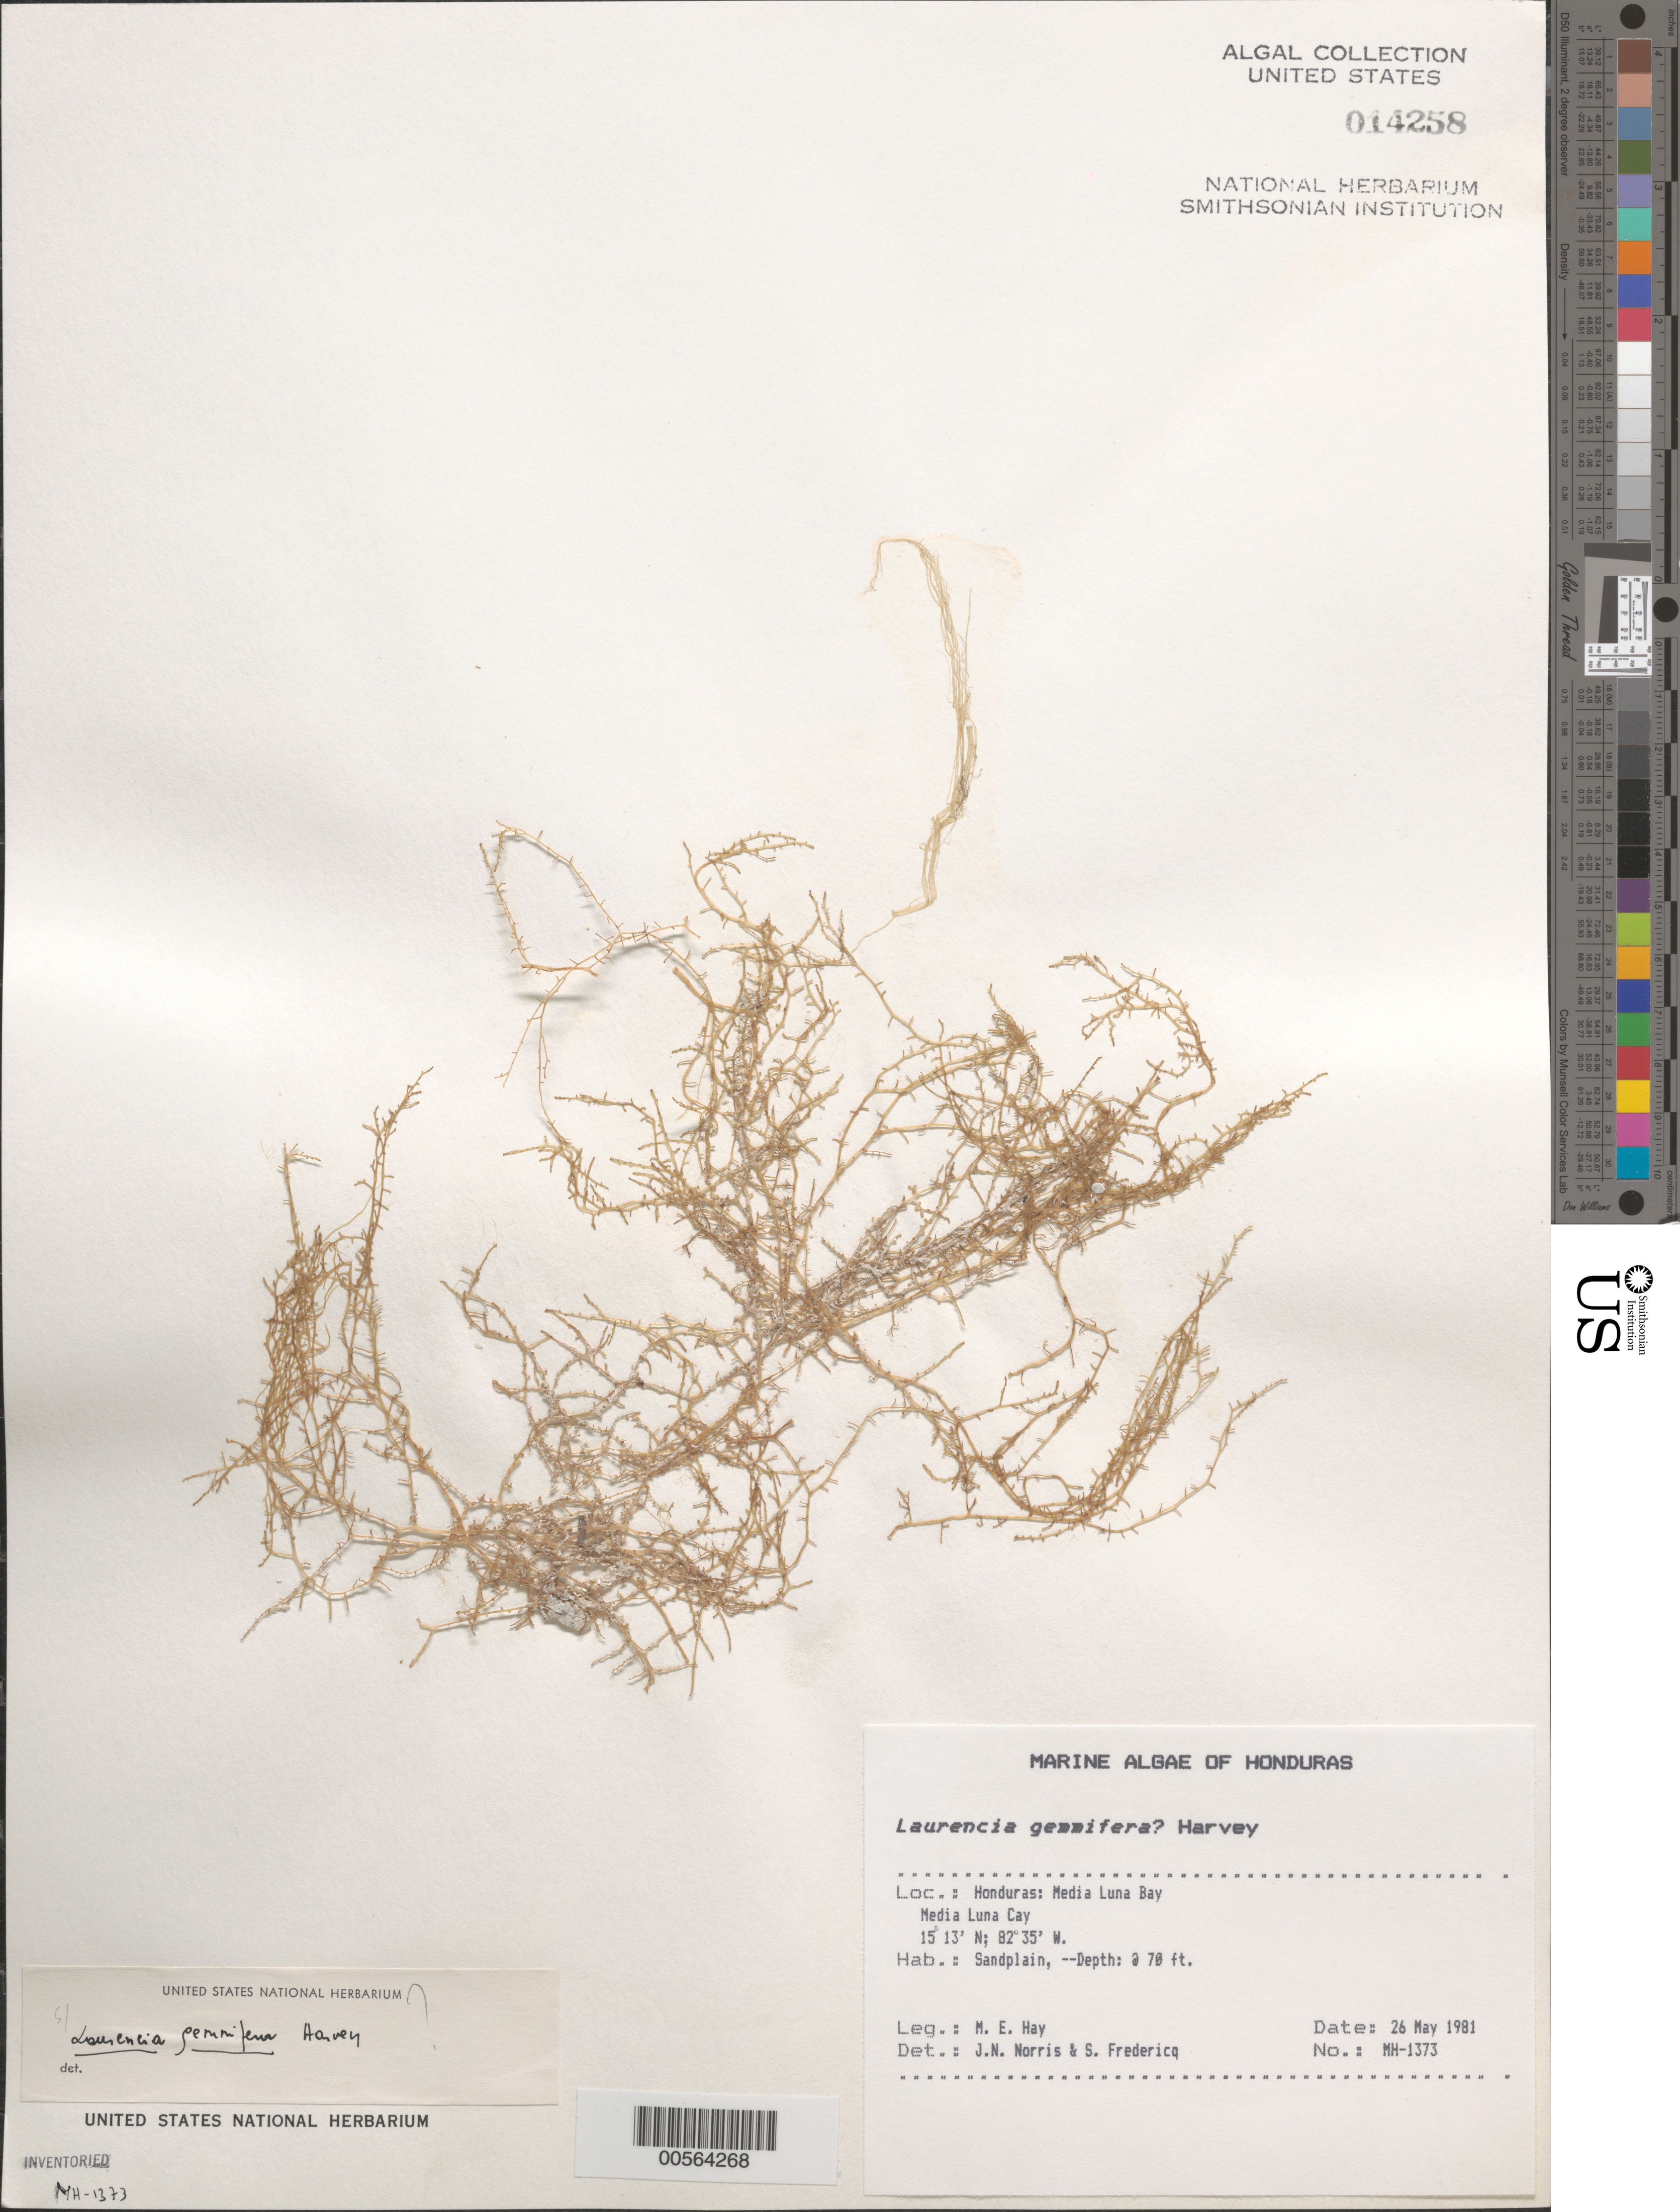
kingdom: Plantae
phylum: Rhodophyta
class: Florideophyceae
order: Ceramiales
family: Rhodomelaceae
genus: Yuzurua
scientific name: Yuzurua poiteaui var. gemmifera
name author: (Harvey) M.J. Wynne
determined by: Algae name updating Project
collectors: M. E. Hay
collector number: MEH-1373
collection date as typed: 26 May 1981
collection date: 1981-05-26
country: Honduras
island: Media Luna Cay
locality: Media Luna Bay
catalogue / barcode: US 14258